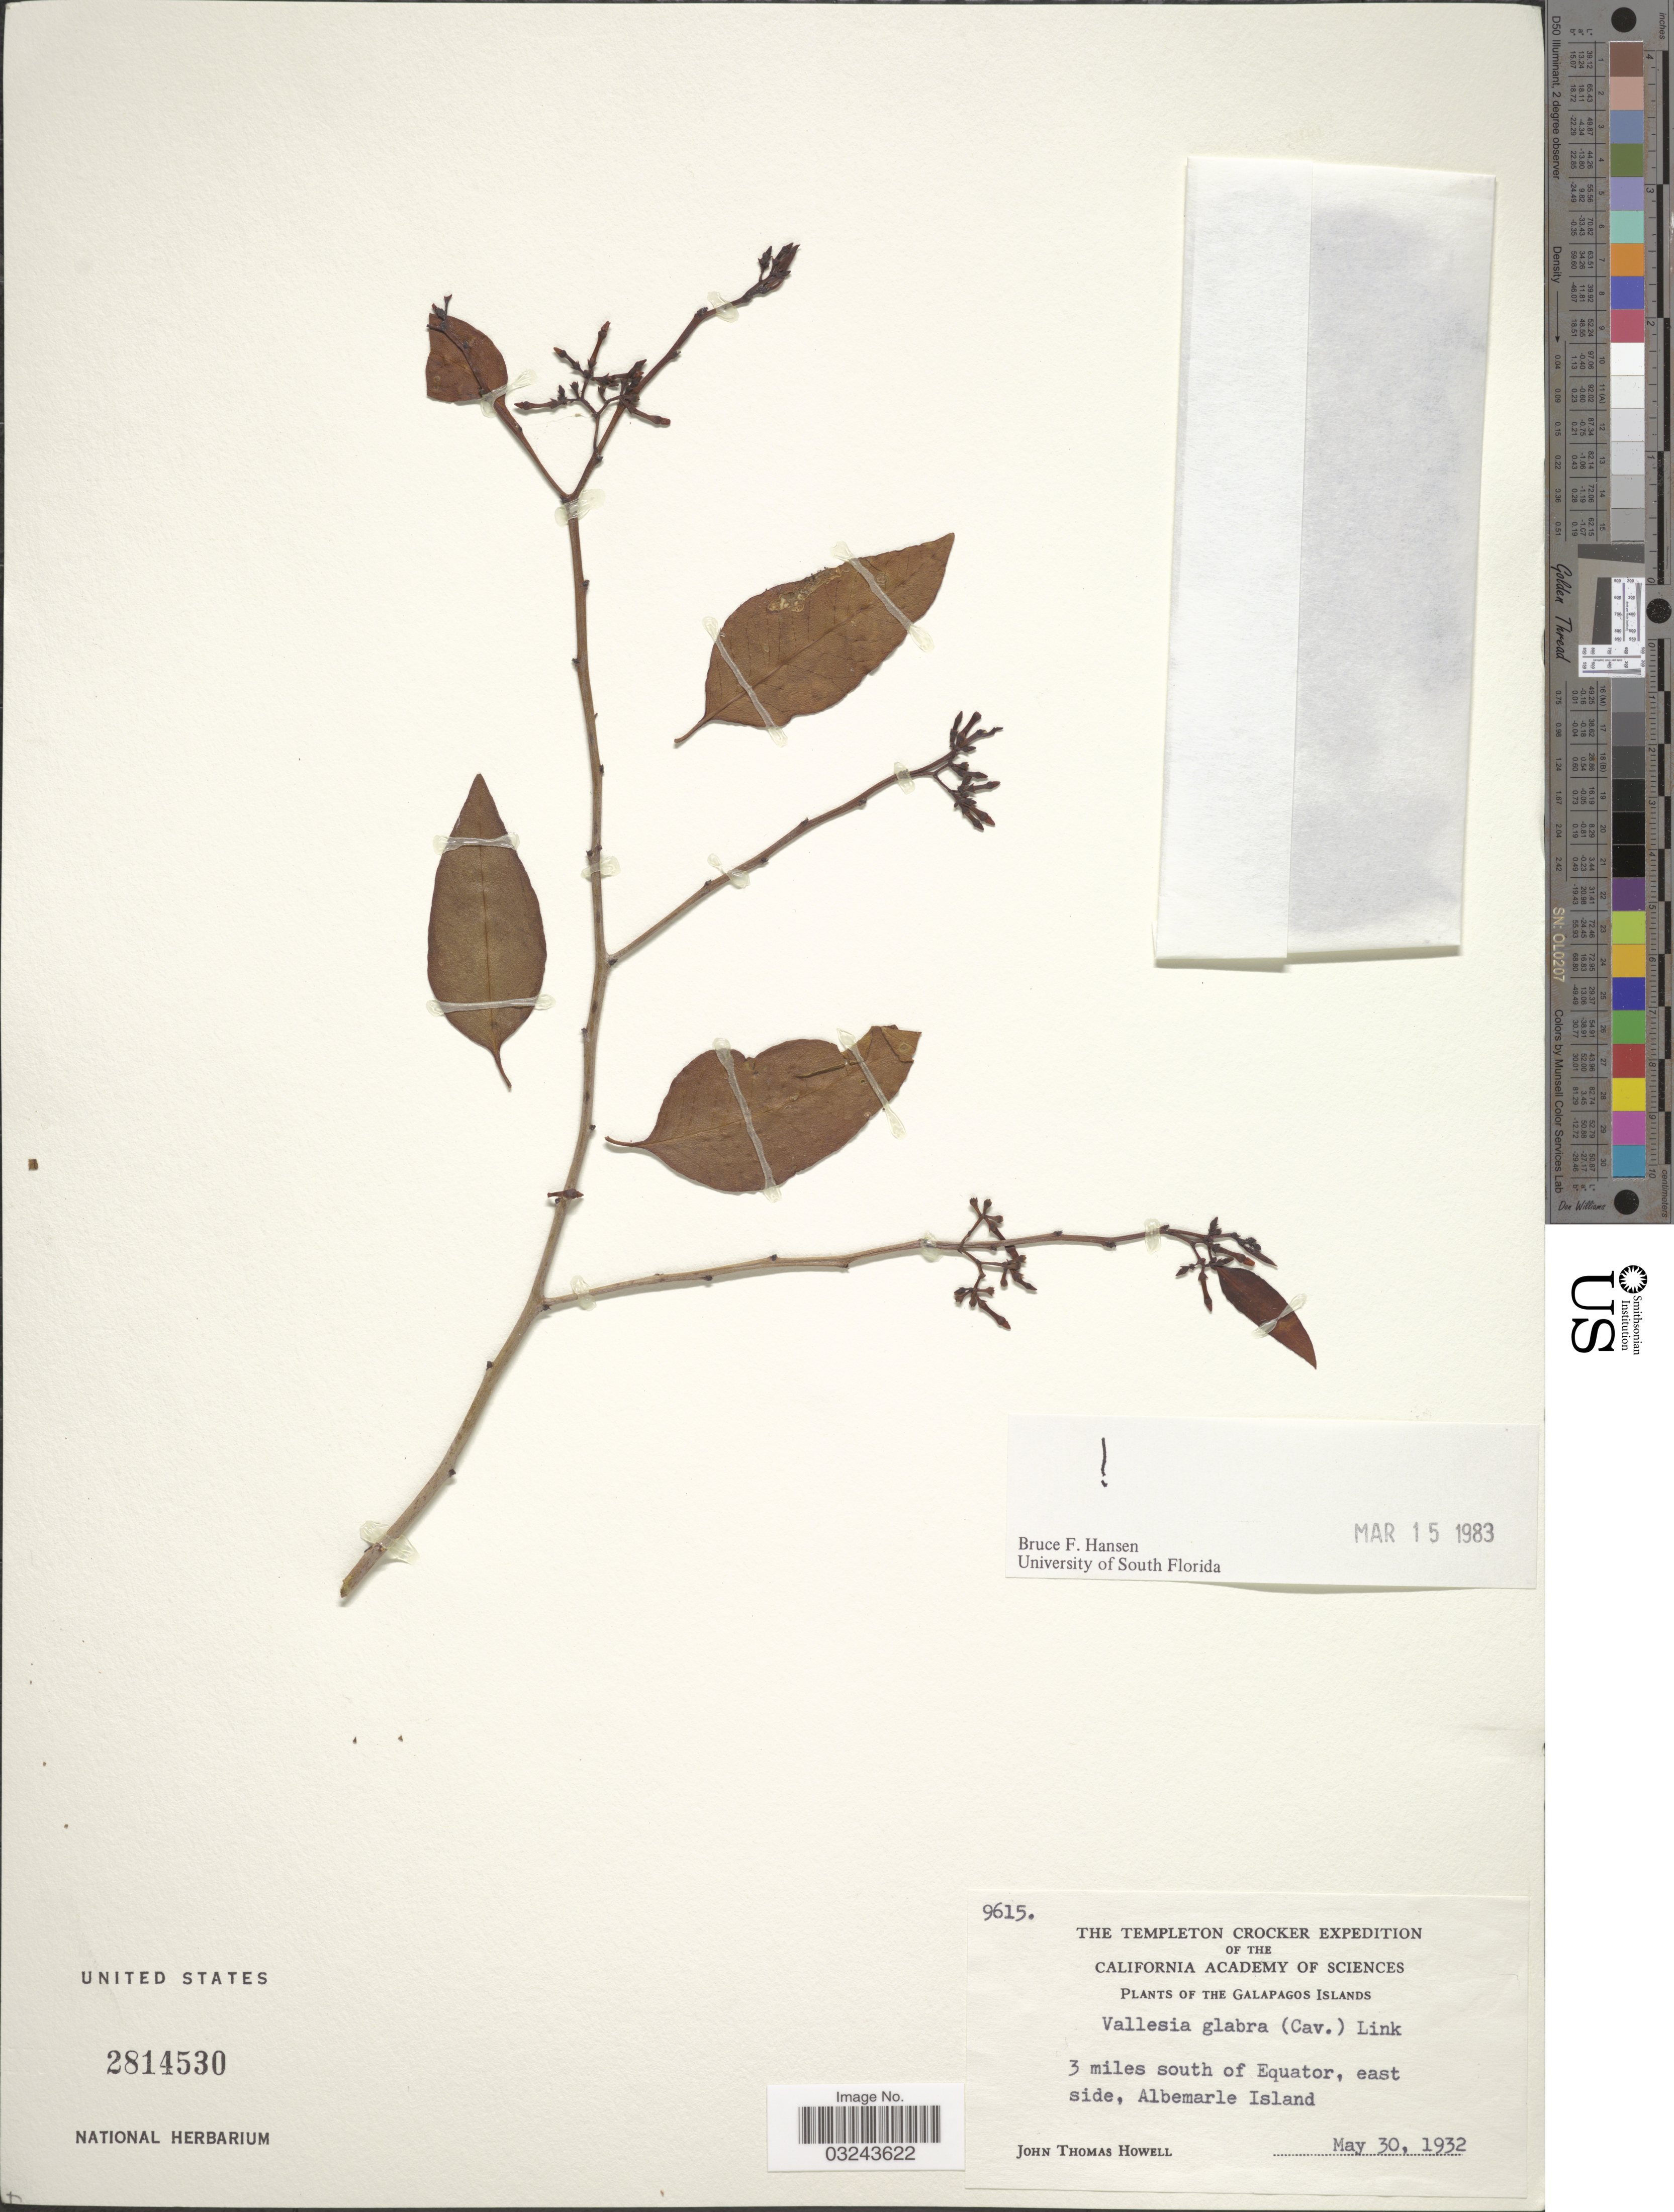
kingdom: Plantae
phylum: Tracheophyta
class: Magnoliopsida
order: Gentianales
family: Apocynaceae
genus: Vallesia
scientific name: Vallesia glabra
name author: (Cav.) Link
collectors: J. T. Howell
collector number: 9615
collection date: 1932-05-30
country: Ecuador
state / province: Colón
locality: The Galapagos Islands, 3 mile south of Equator, east side, Albemarle Island.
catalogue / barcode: US 2814530